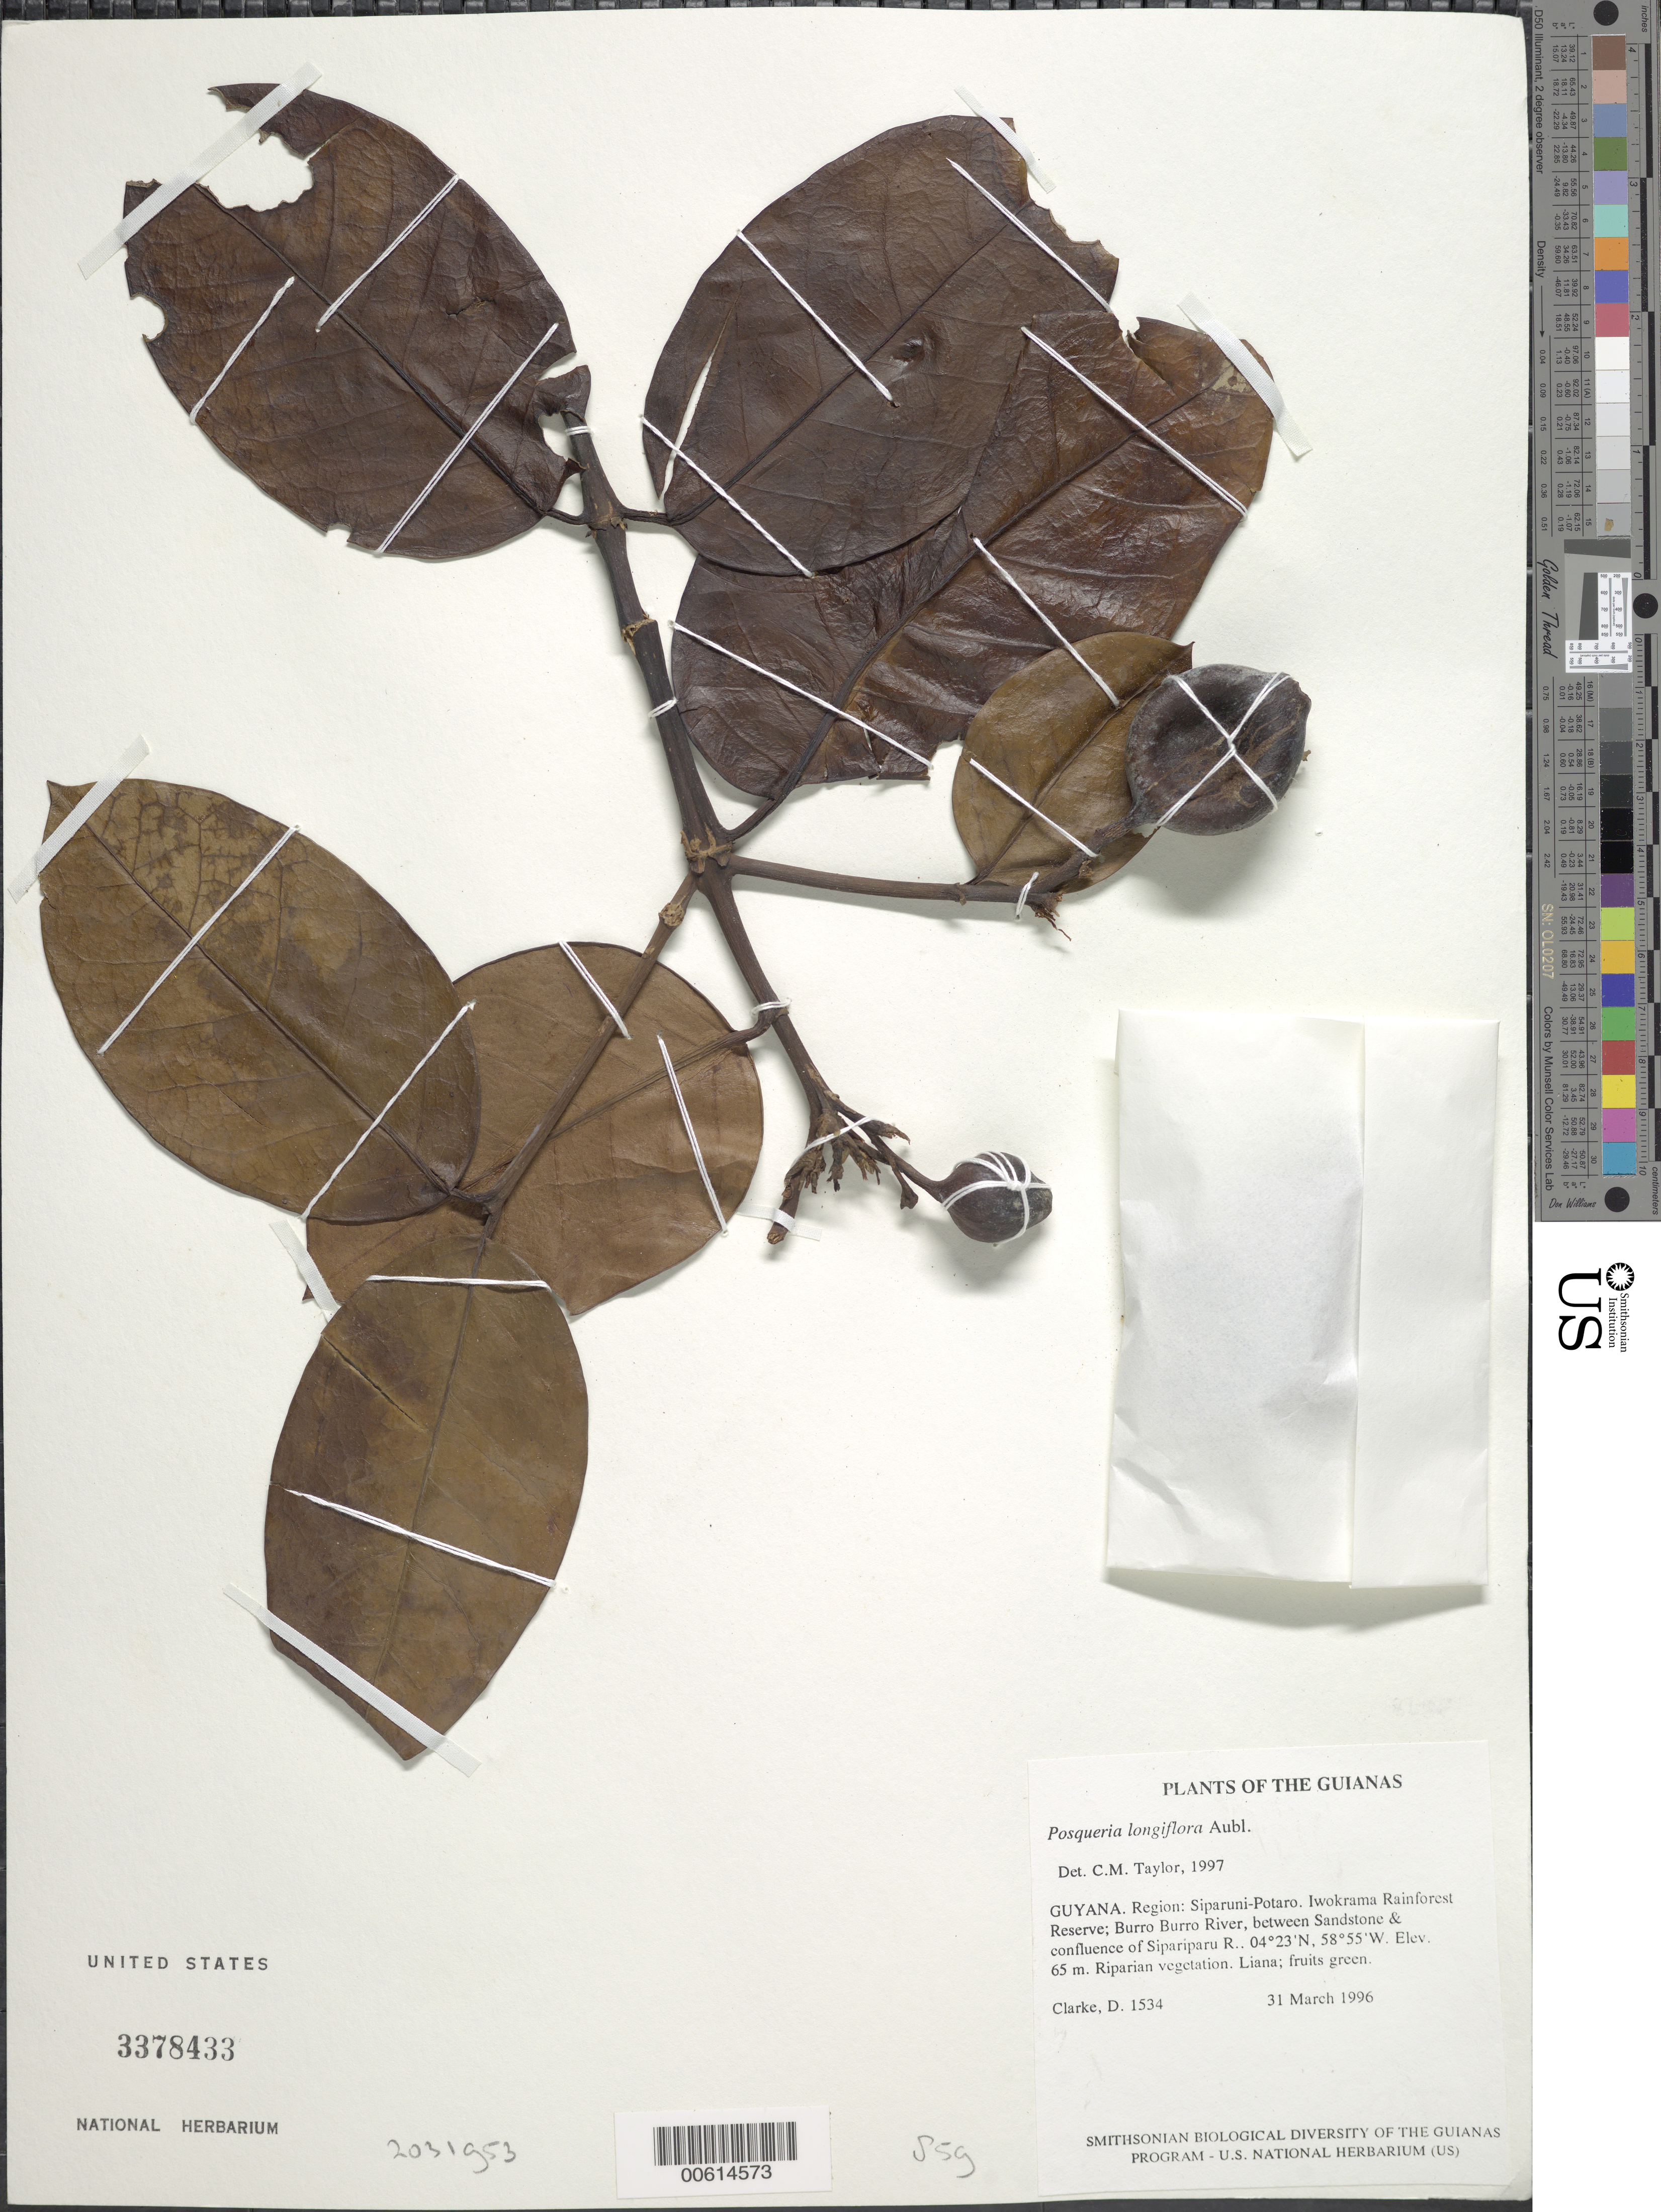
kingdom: Plantae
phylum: Tracheophyta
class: Magnoliopsida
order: Gentianales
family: Rubiaceae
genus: Posoqueria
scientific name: Posoqueria longiflora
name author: Aubl.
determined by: Taylor, Charlotte M.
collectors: H. D. Clarke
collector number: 1534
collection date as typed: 31 March 1996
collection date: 1996-03-31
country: Guyana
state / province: Potaro-Siparuni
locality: Iwokrama Rainforest Reserve; Burro Burro River, between Sandstone & confluence of Sipariparu R.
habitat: Riparian vegetation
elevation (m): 65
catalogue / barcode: US 3378433